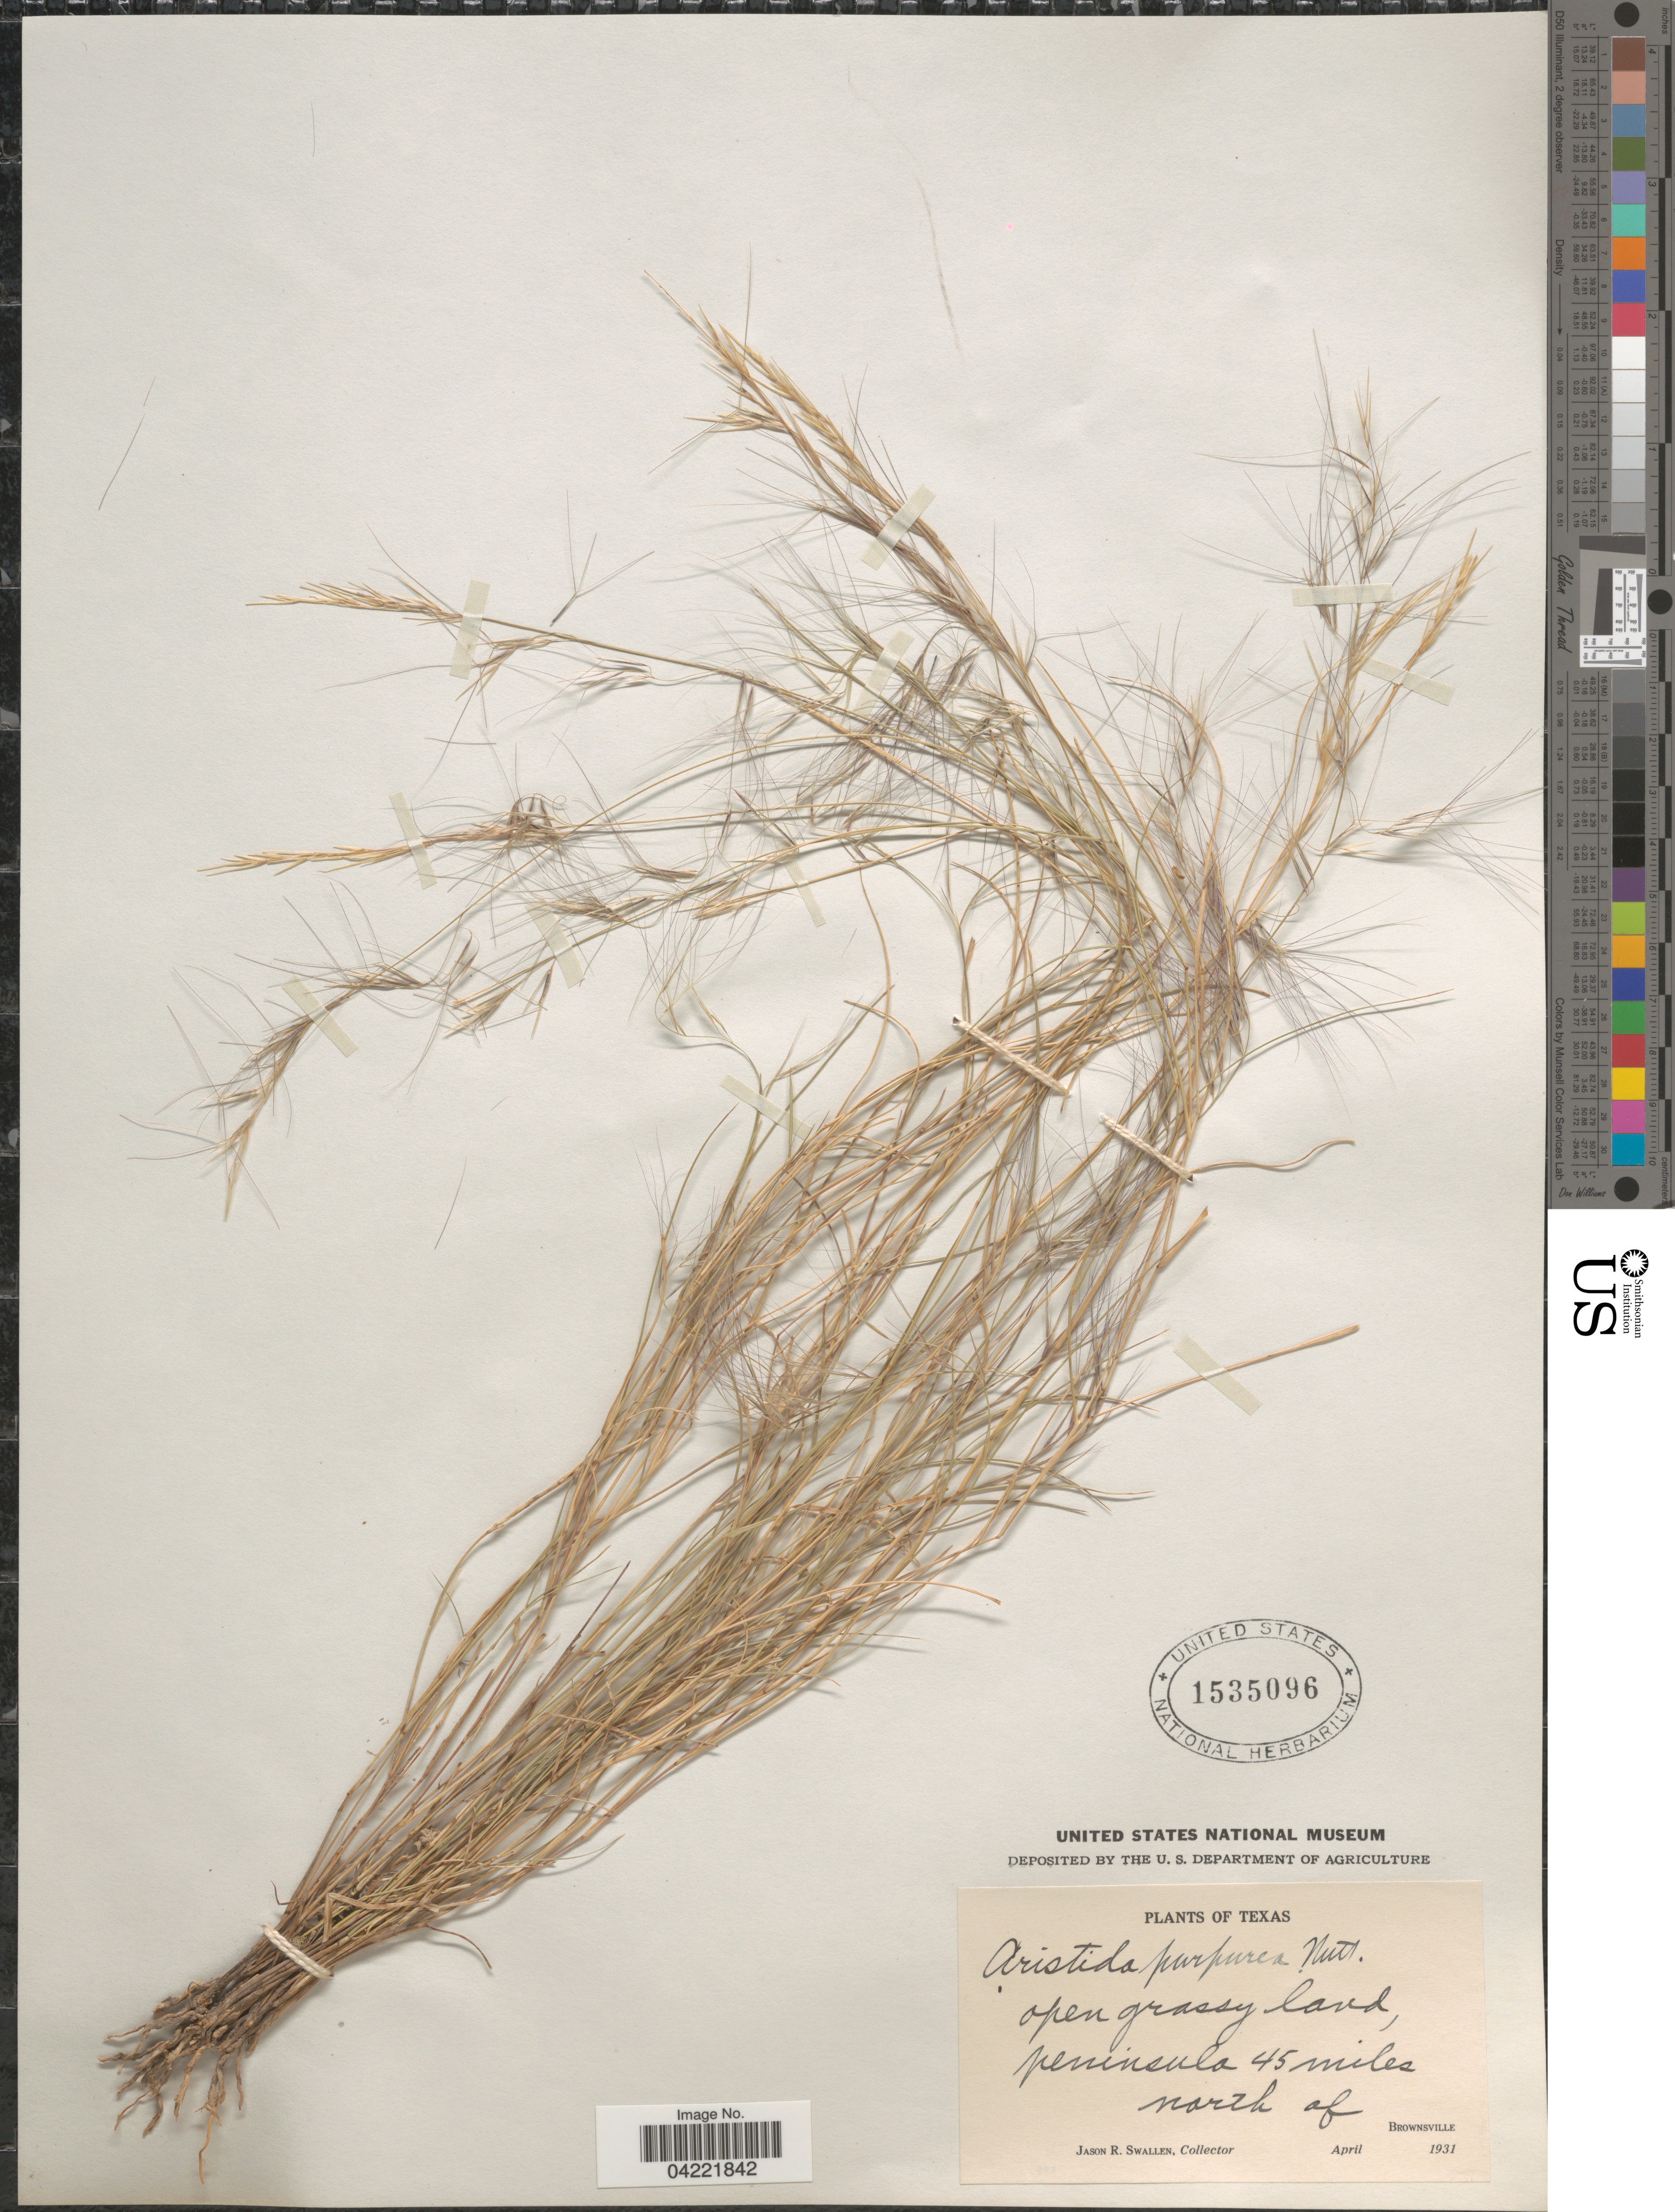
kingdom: Plantae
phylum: Tracheophyta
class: Liliopsida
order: Poales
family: Poaceae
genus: Aristida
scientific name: Aristida purpurea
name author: Nutt.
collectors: J. R. Swallen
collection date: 1931-04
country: United States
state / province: Texas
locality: Open grassy land, peninsula 45 miles north of Brownsville.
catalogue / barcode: US 1535096